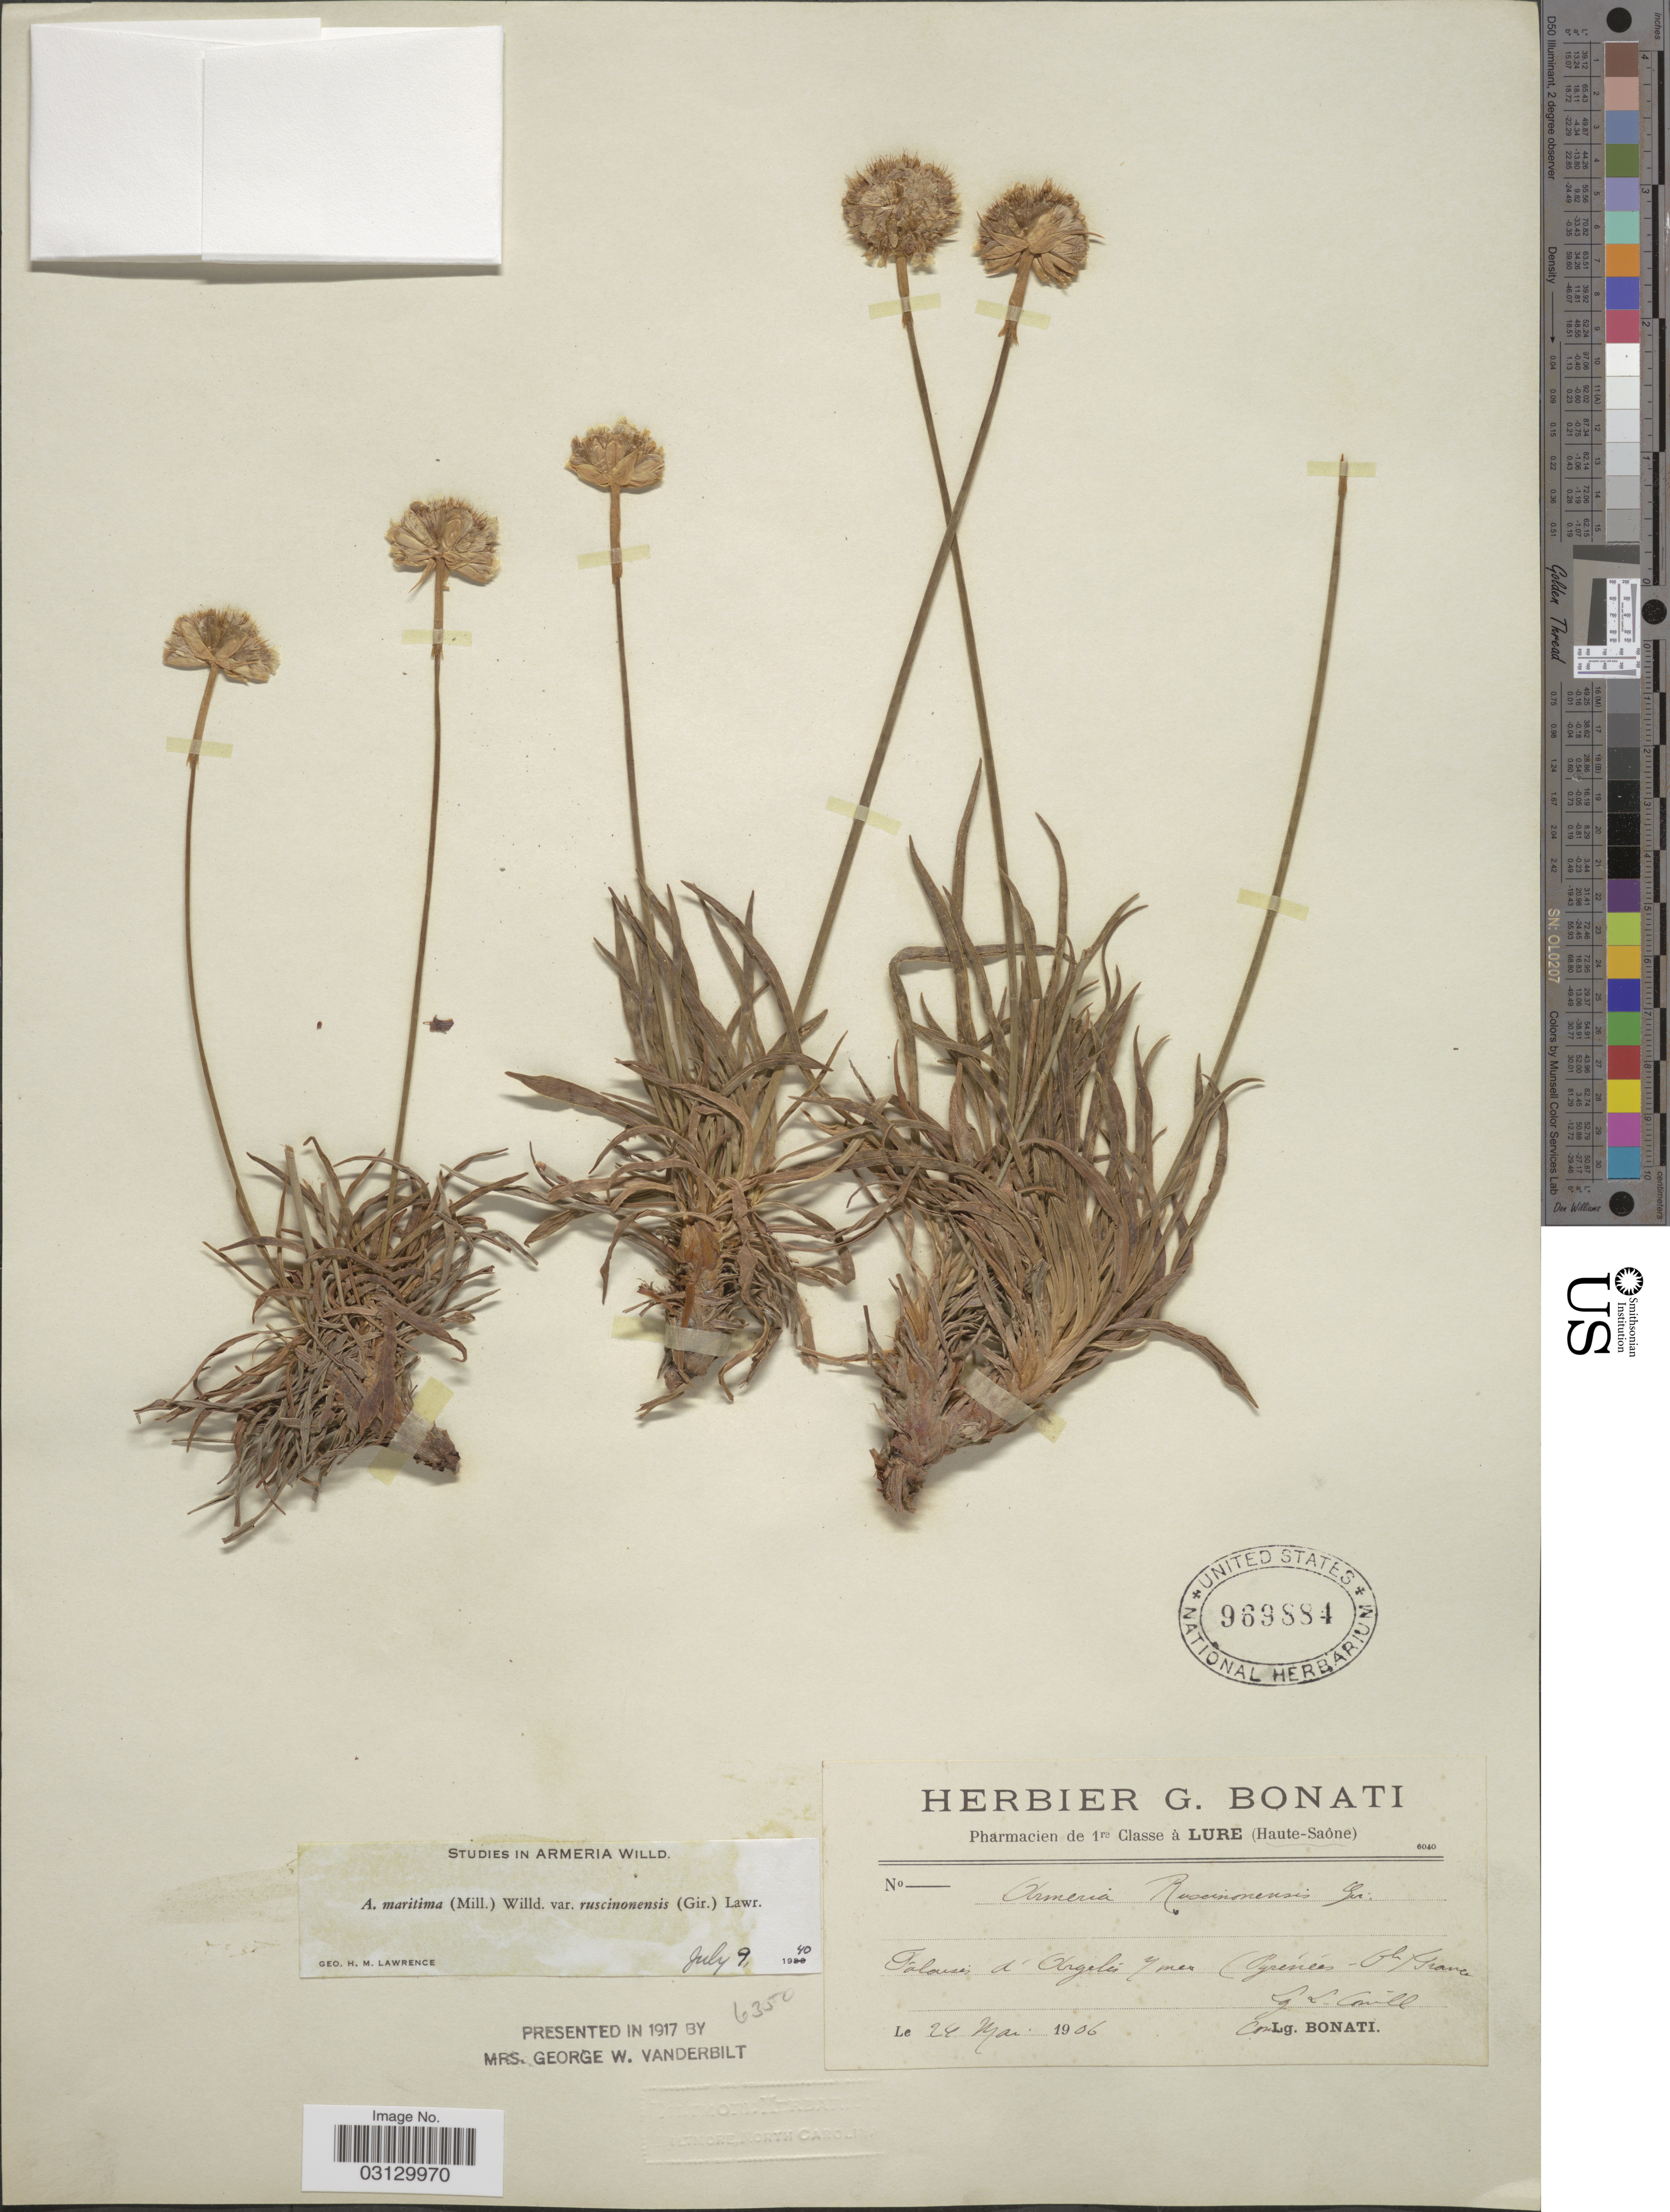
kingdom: Plantae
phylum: Tracheophyta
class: Magnoliopsida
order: Caryophyllales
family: Plumbaginaceae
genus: Armeria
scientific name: Armeria maritima var. ruscinonensis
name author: (Girard) Lawr.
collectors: Conill, L.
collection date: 1906-05-24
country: France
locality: Falaises d'Argelés s/mer (Pyrénées- Or.).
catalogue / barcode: US 969884